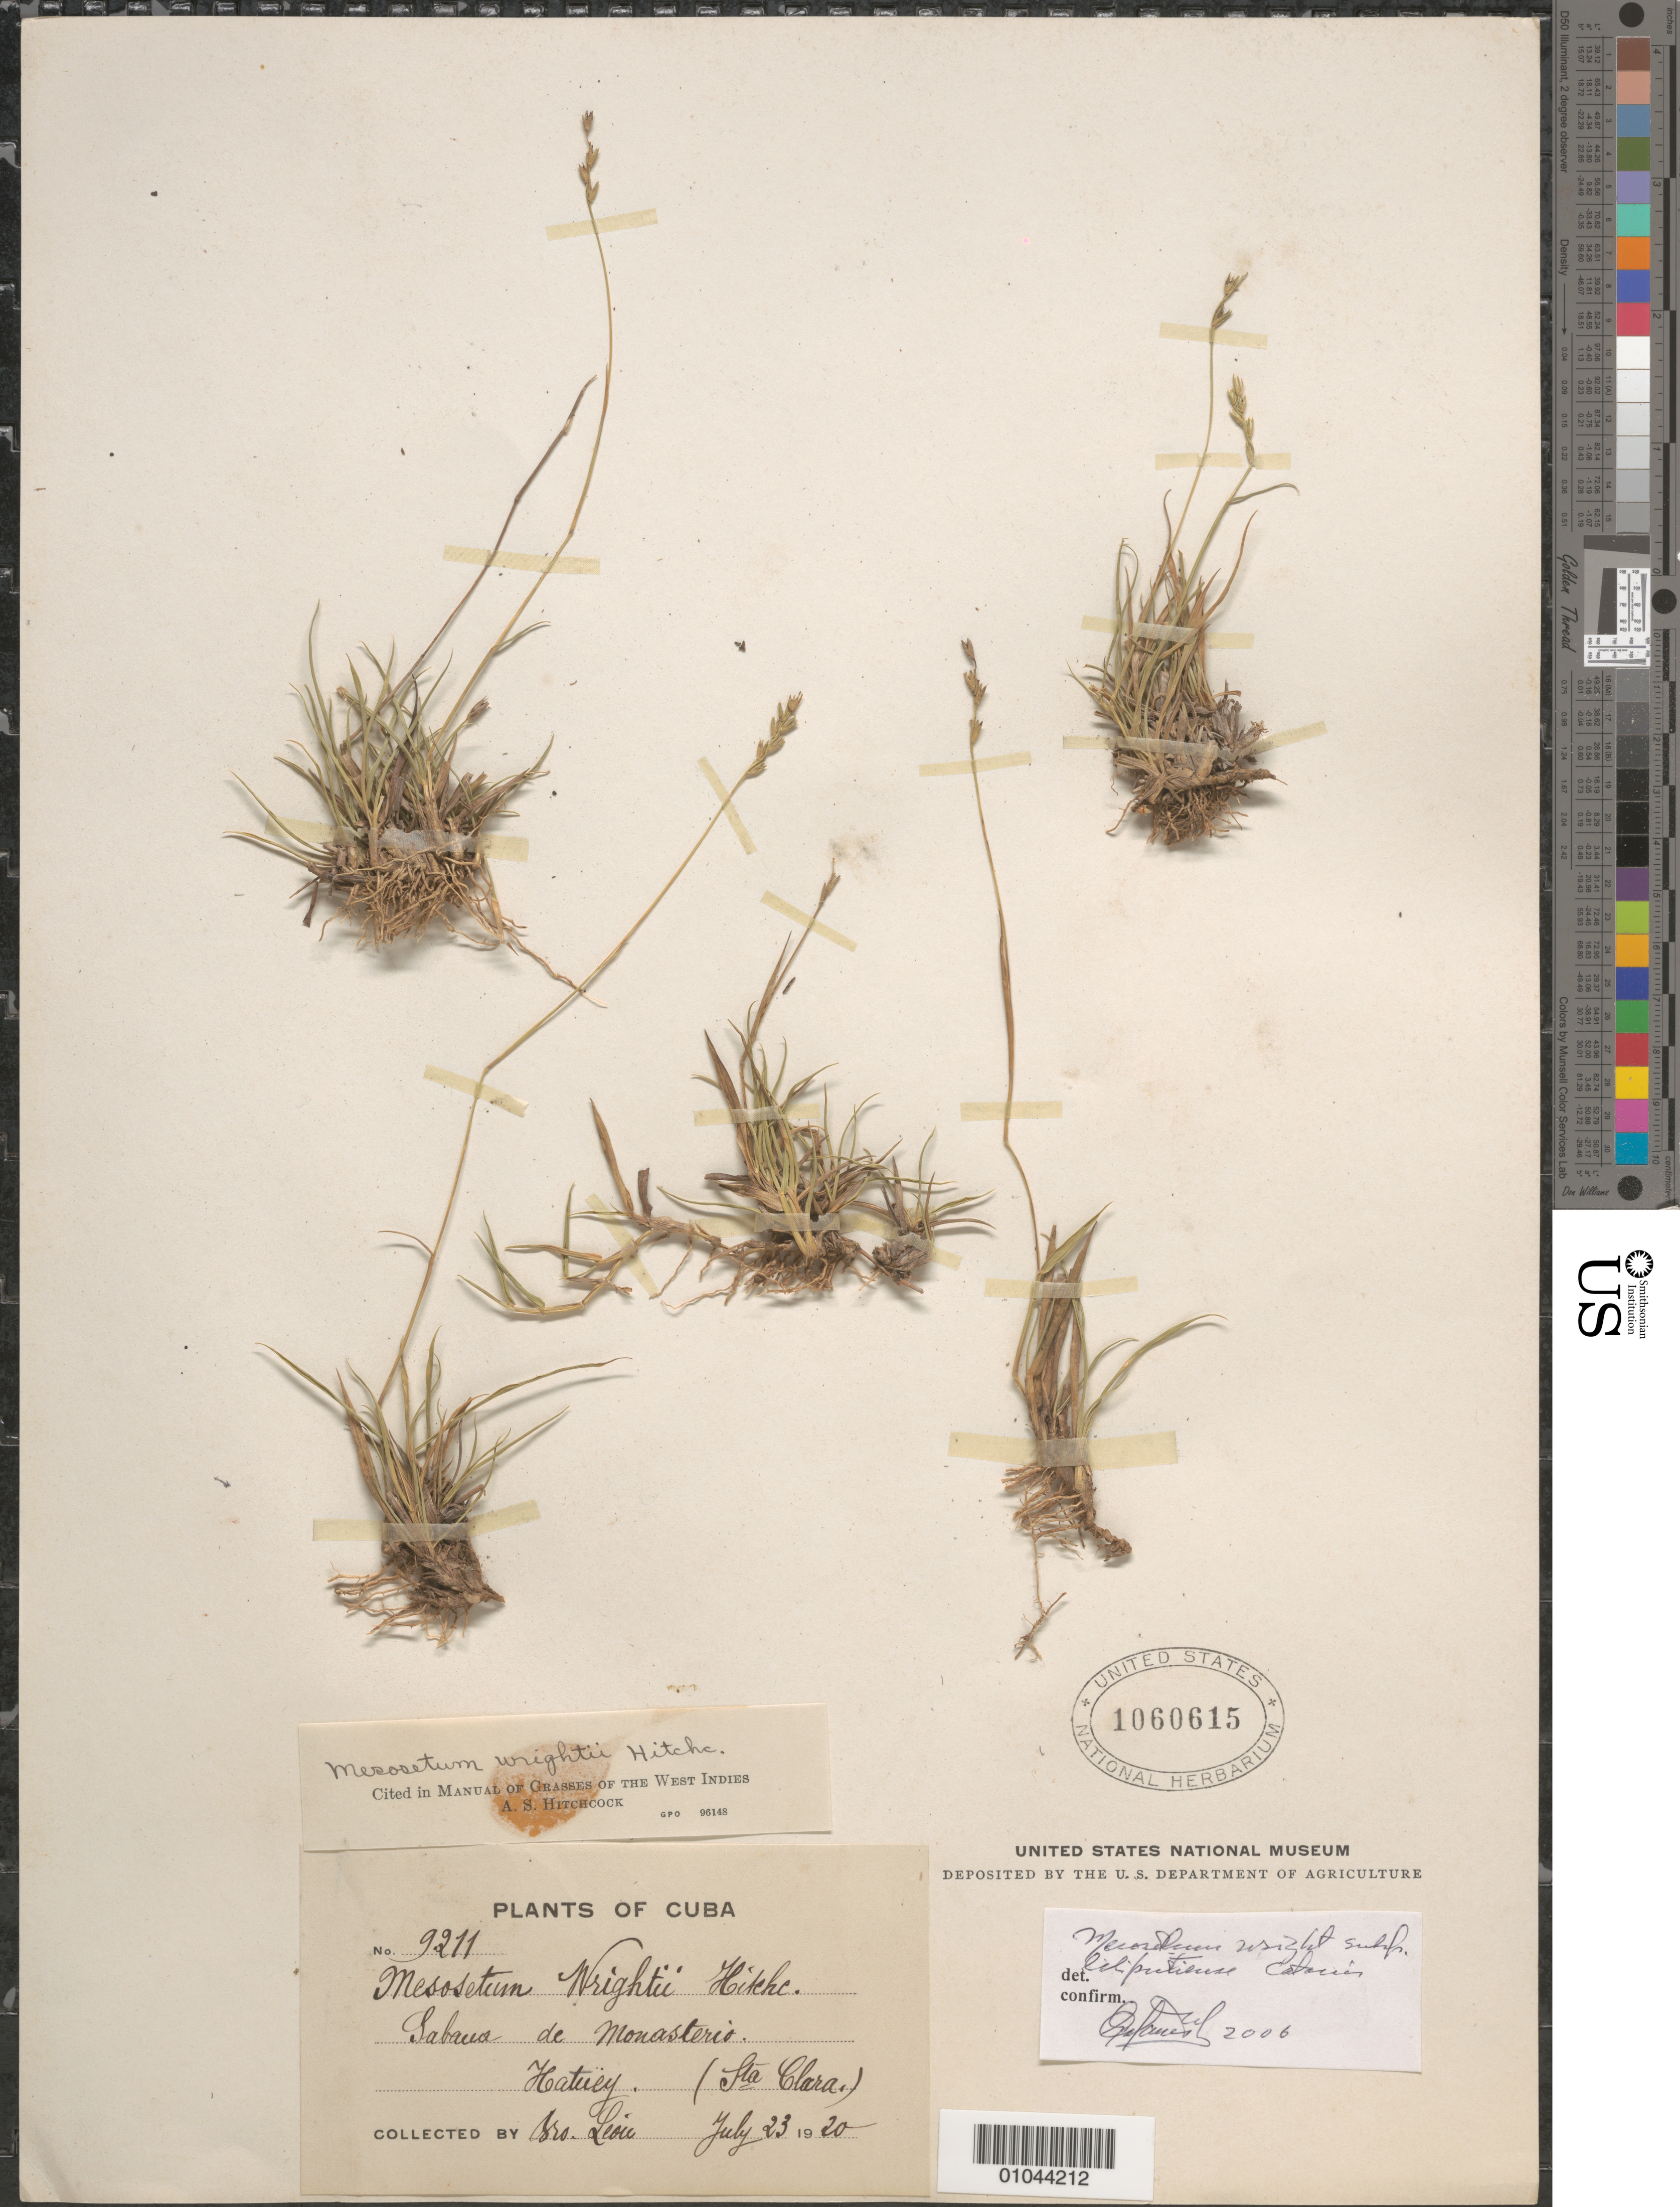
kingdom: Plantae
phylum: Tracheophyta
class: Liliopsida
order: Poales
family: Poaceae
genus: Mesosetum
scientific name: Mesosetum loliiforme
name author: (Hochst. ex Steud.) Chase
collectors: Bro. León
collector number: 9211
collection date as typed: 23 Jul 1920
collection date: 1920-07-23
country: Cuba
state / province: Villa Clara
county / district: Santa Clara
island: Cuba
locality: Hatuey, Sabana de Monasterio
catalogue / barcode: US 1060615